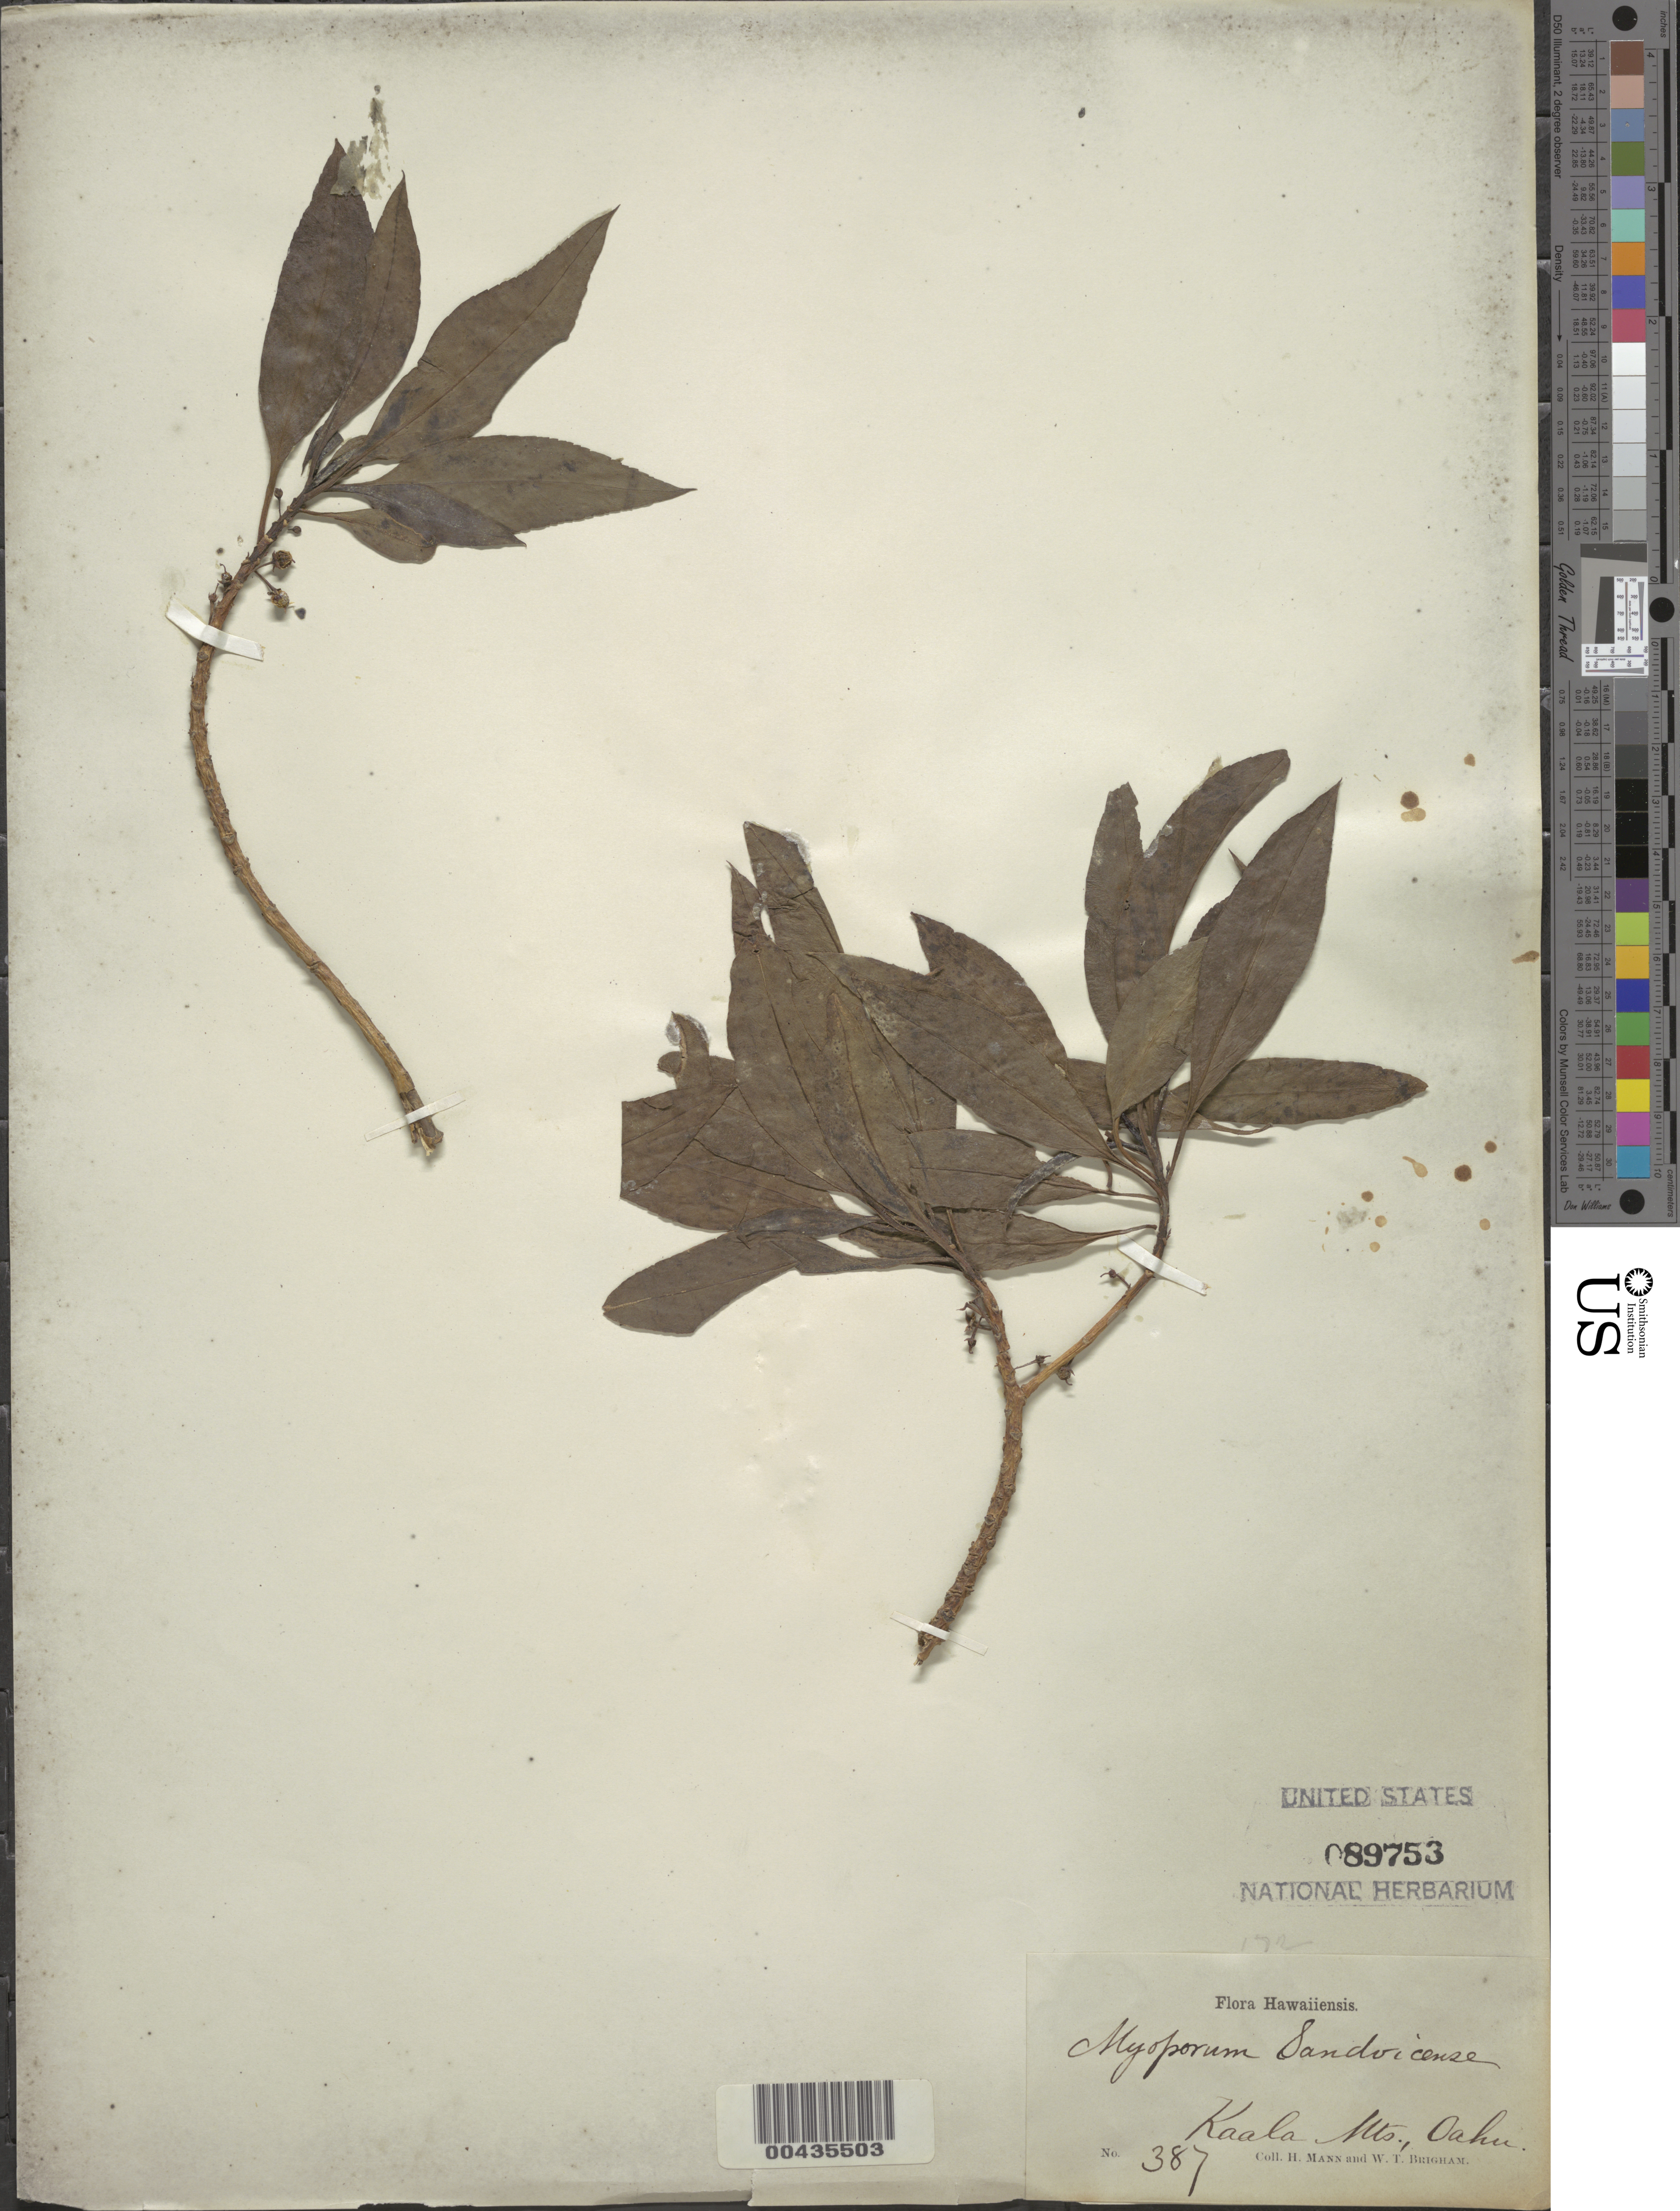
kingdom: Plantae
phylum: Tracheophyta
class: Magnoliopsida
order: Lamiales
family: Scrophulariaceae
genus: Myoporum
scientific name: Myoporum sandwicense subsp. sandwicense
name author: A. Gray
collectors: H. Mann & W. T. Brigham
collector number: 387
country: United States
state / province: Hawaii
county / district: Honolulu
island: Oahu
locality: Kaala Mts.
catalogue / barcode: US 89753